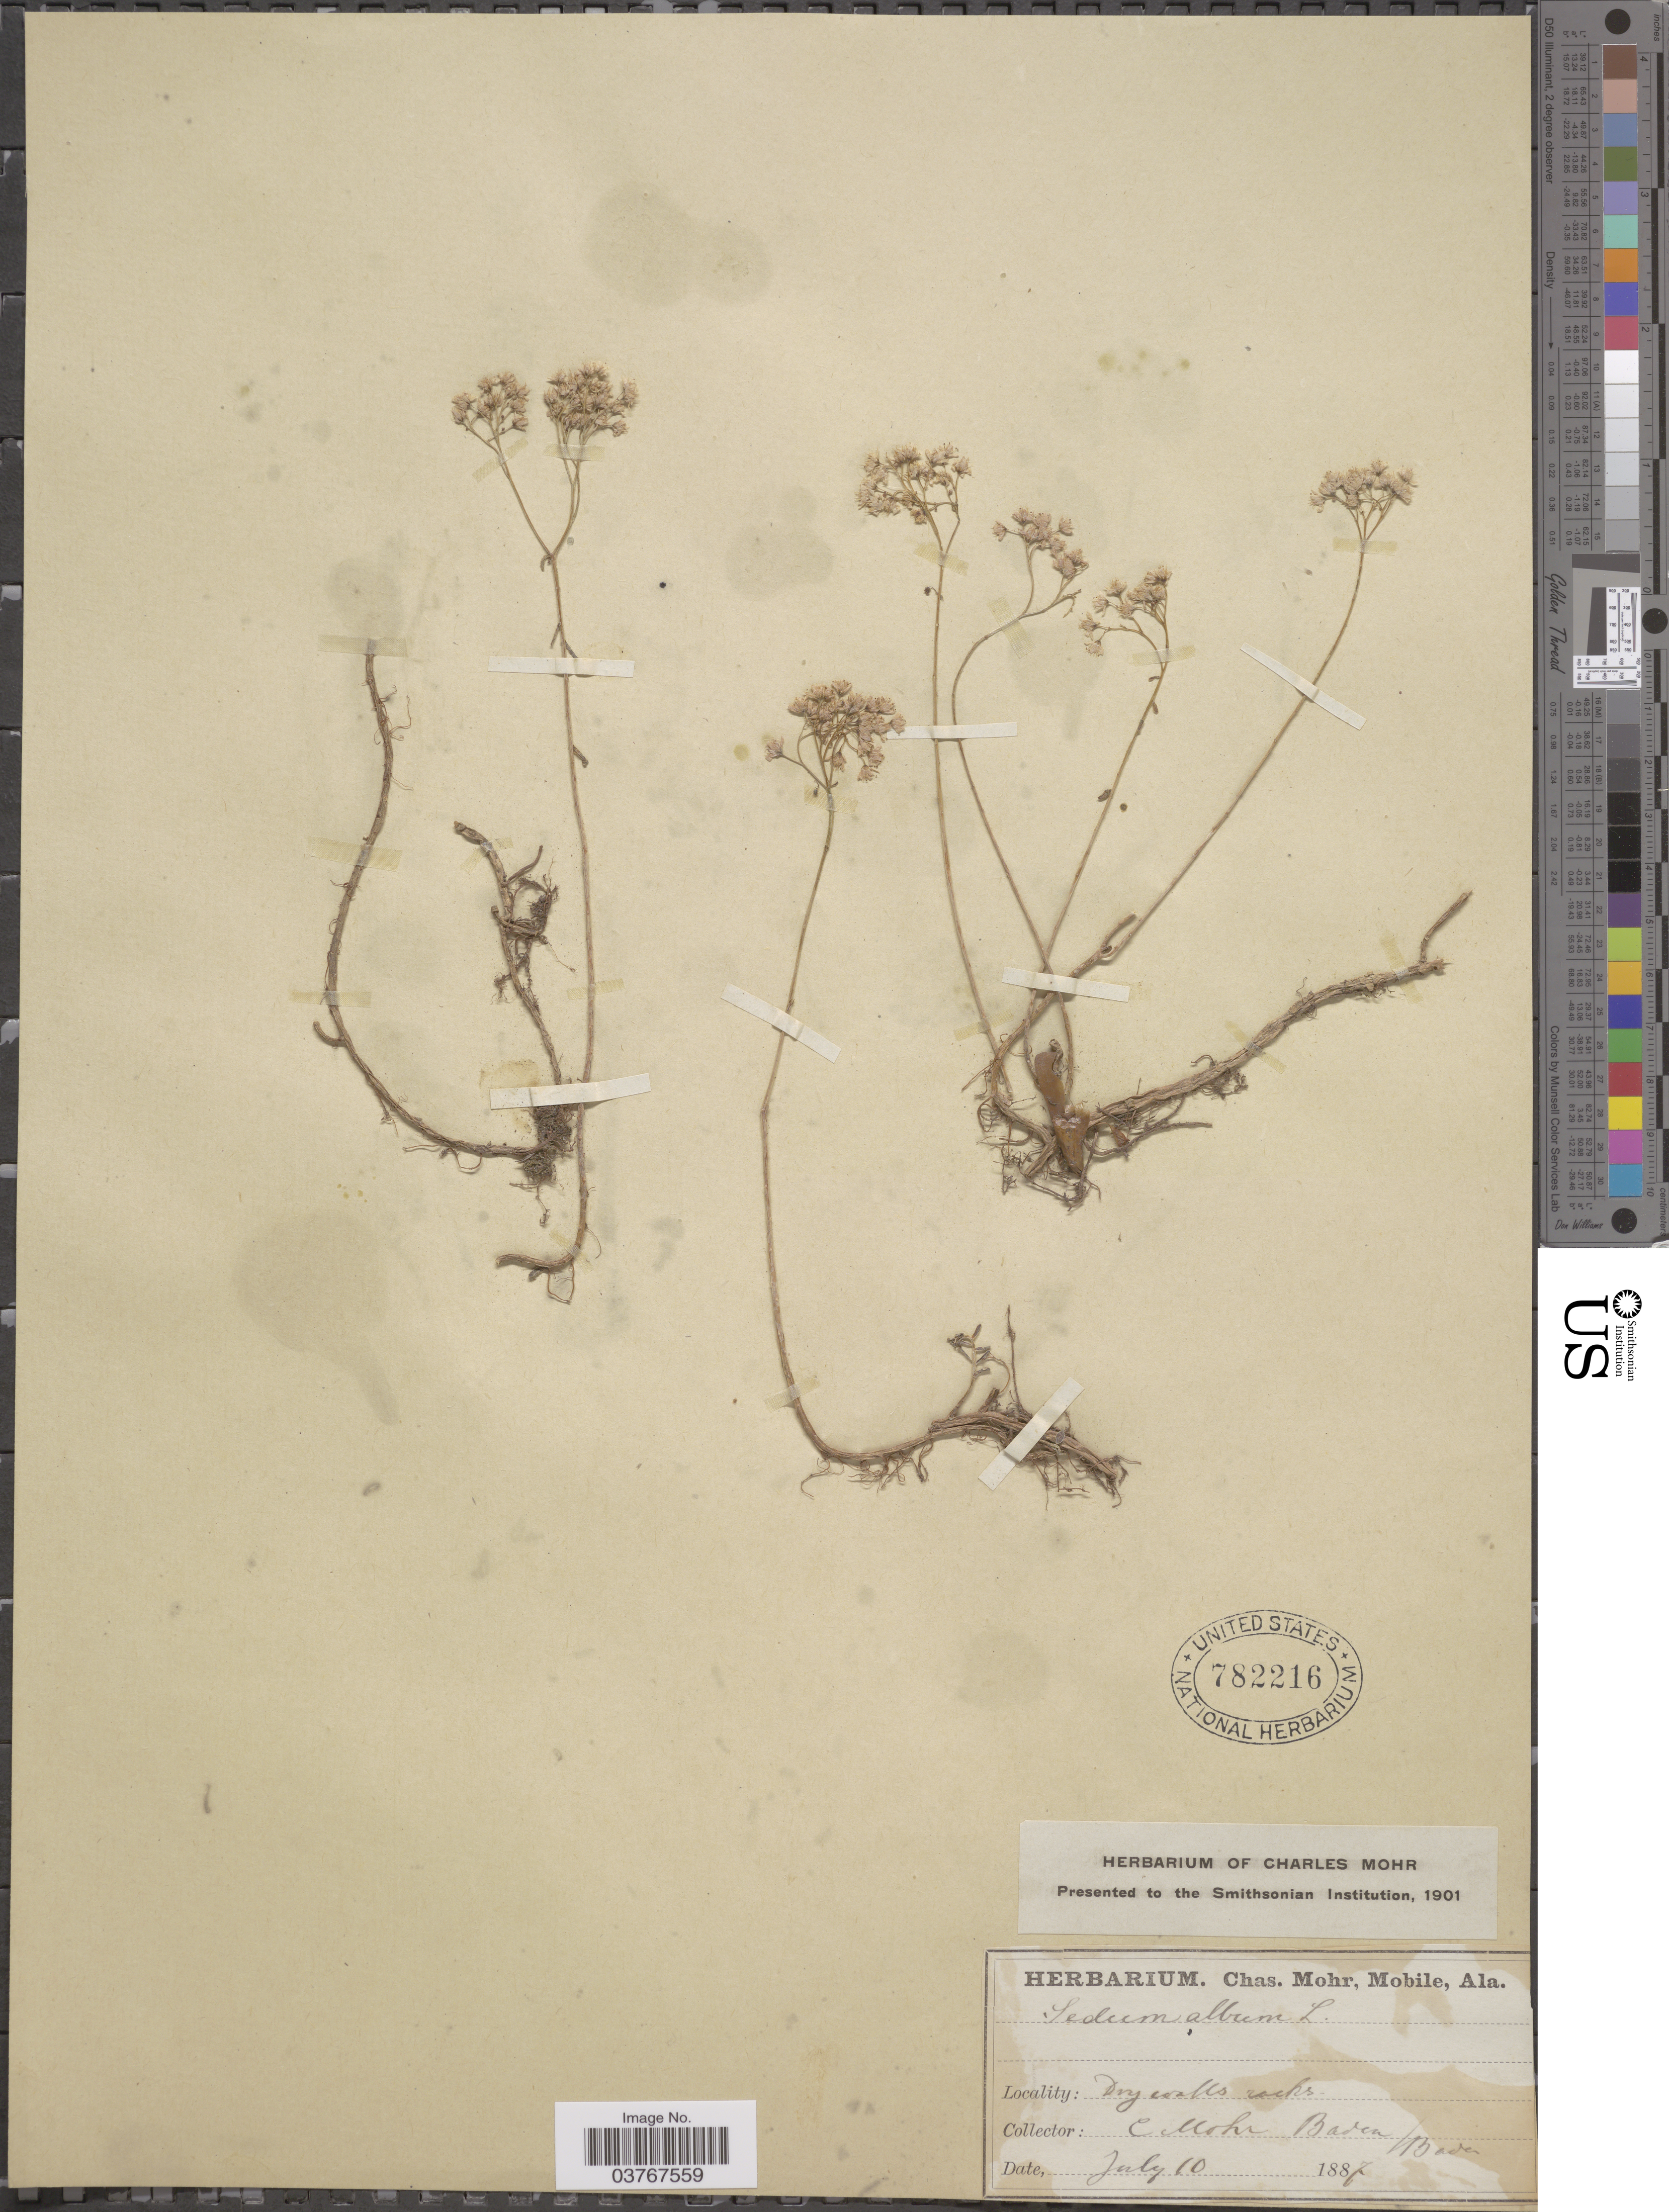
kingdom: Plantae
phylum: Tracheophyta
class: Magnoliopsida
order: Saxifragales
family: Crassulaceae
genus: Sedum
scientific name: Sedum album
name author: L.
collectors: Mohr, C. T. (herbarium)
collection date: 1887-07-10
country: Germany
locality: Baden.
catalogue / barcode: US 782216